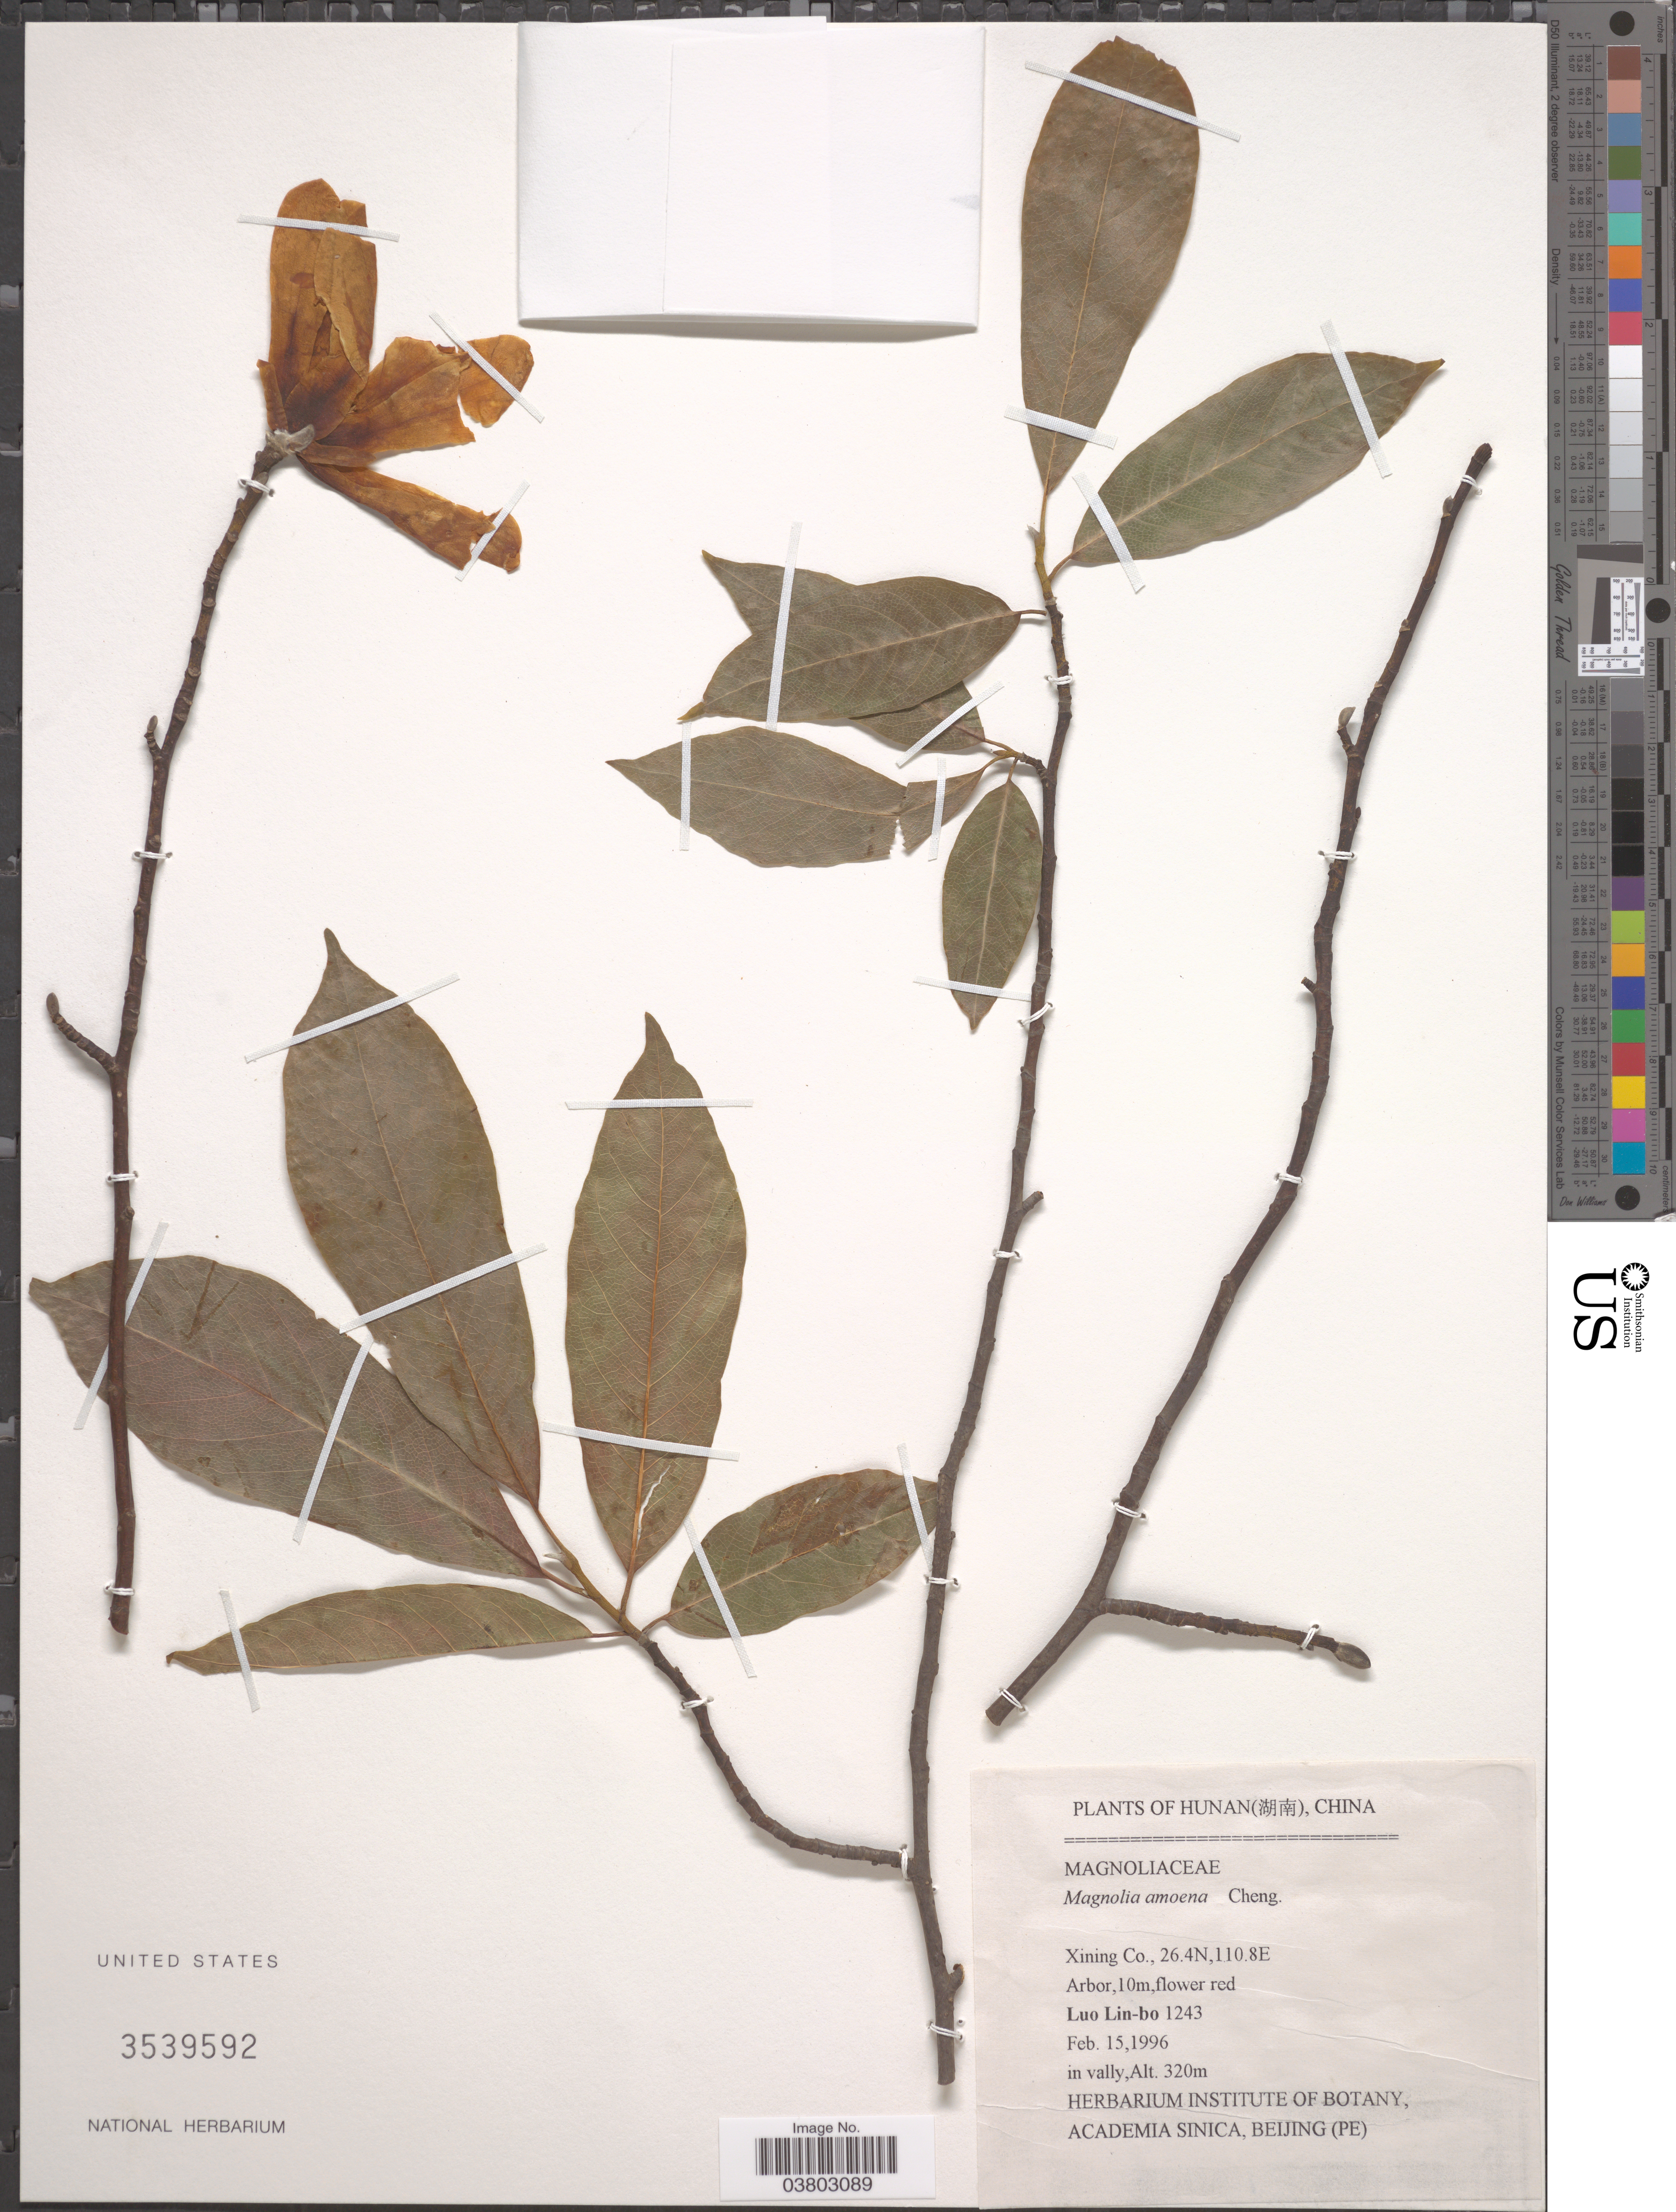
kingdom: Plantae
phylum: Tracheophyta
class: Magnoliopsida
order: Magnoliales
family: Magnoliaceae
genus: Magnolia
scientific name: Magnolia amoena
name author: W.C. Cheng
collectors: L. Lin-bo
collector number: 1243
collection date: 1996-02-15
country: China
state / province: Hunan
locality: Xining Co. In valley.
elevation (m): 320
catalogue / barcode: US 3539592